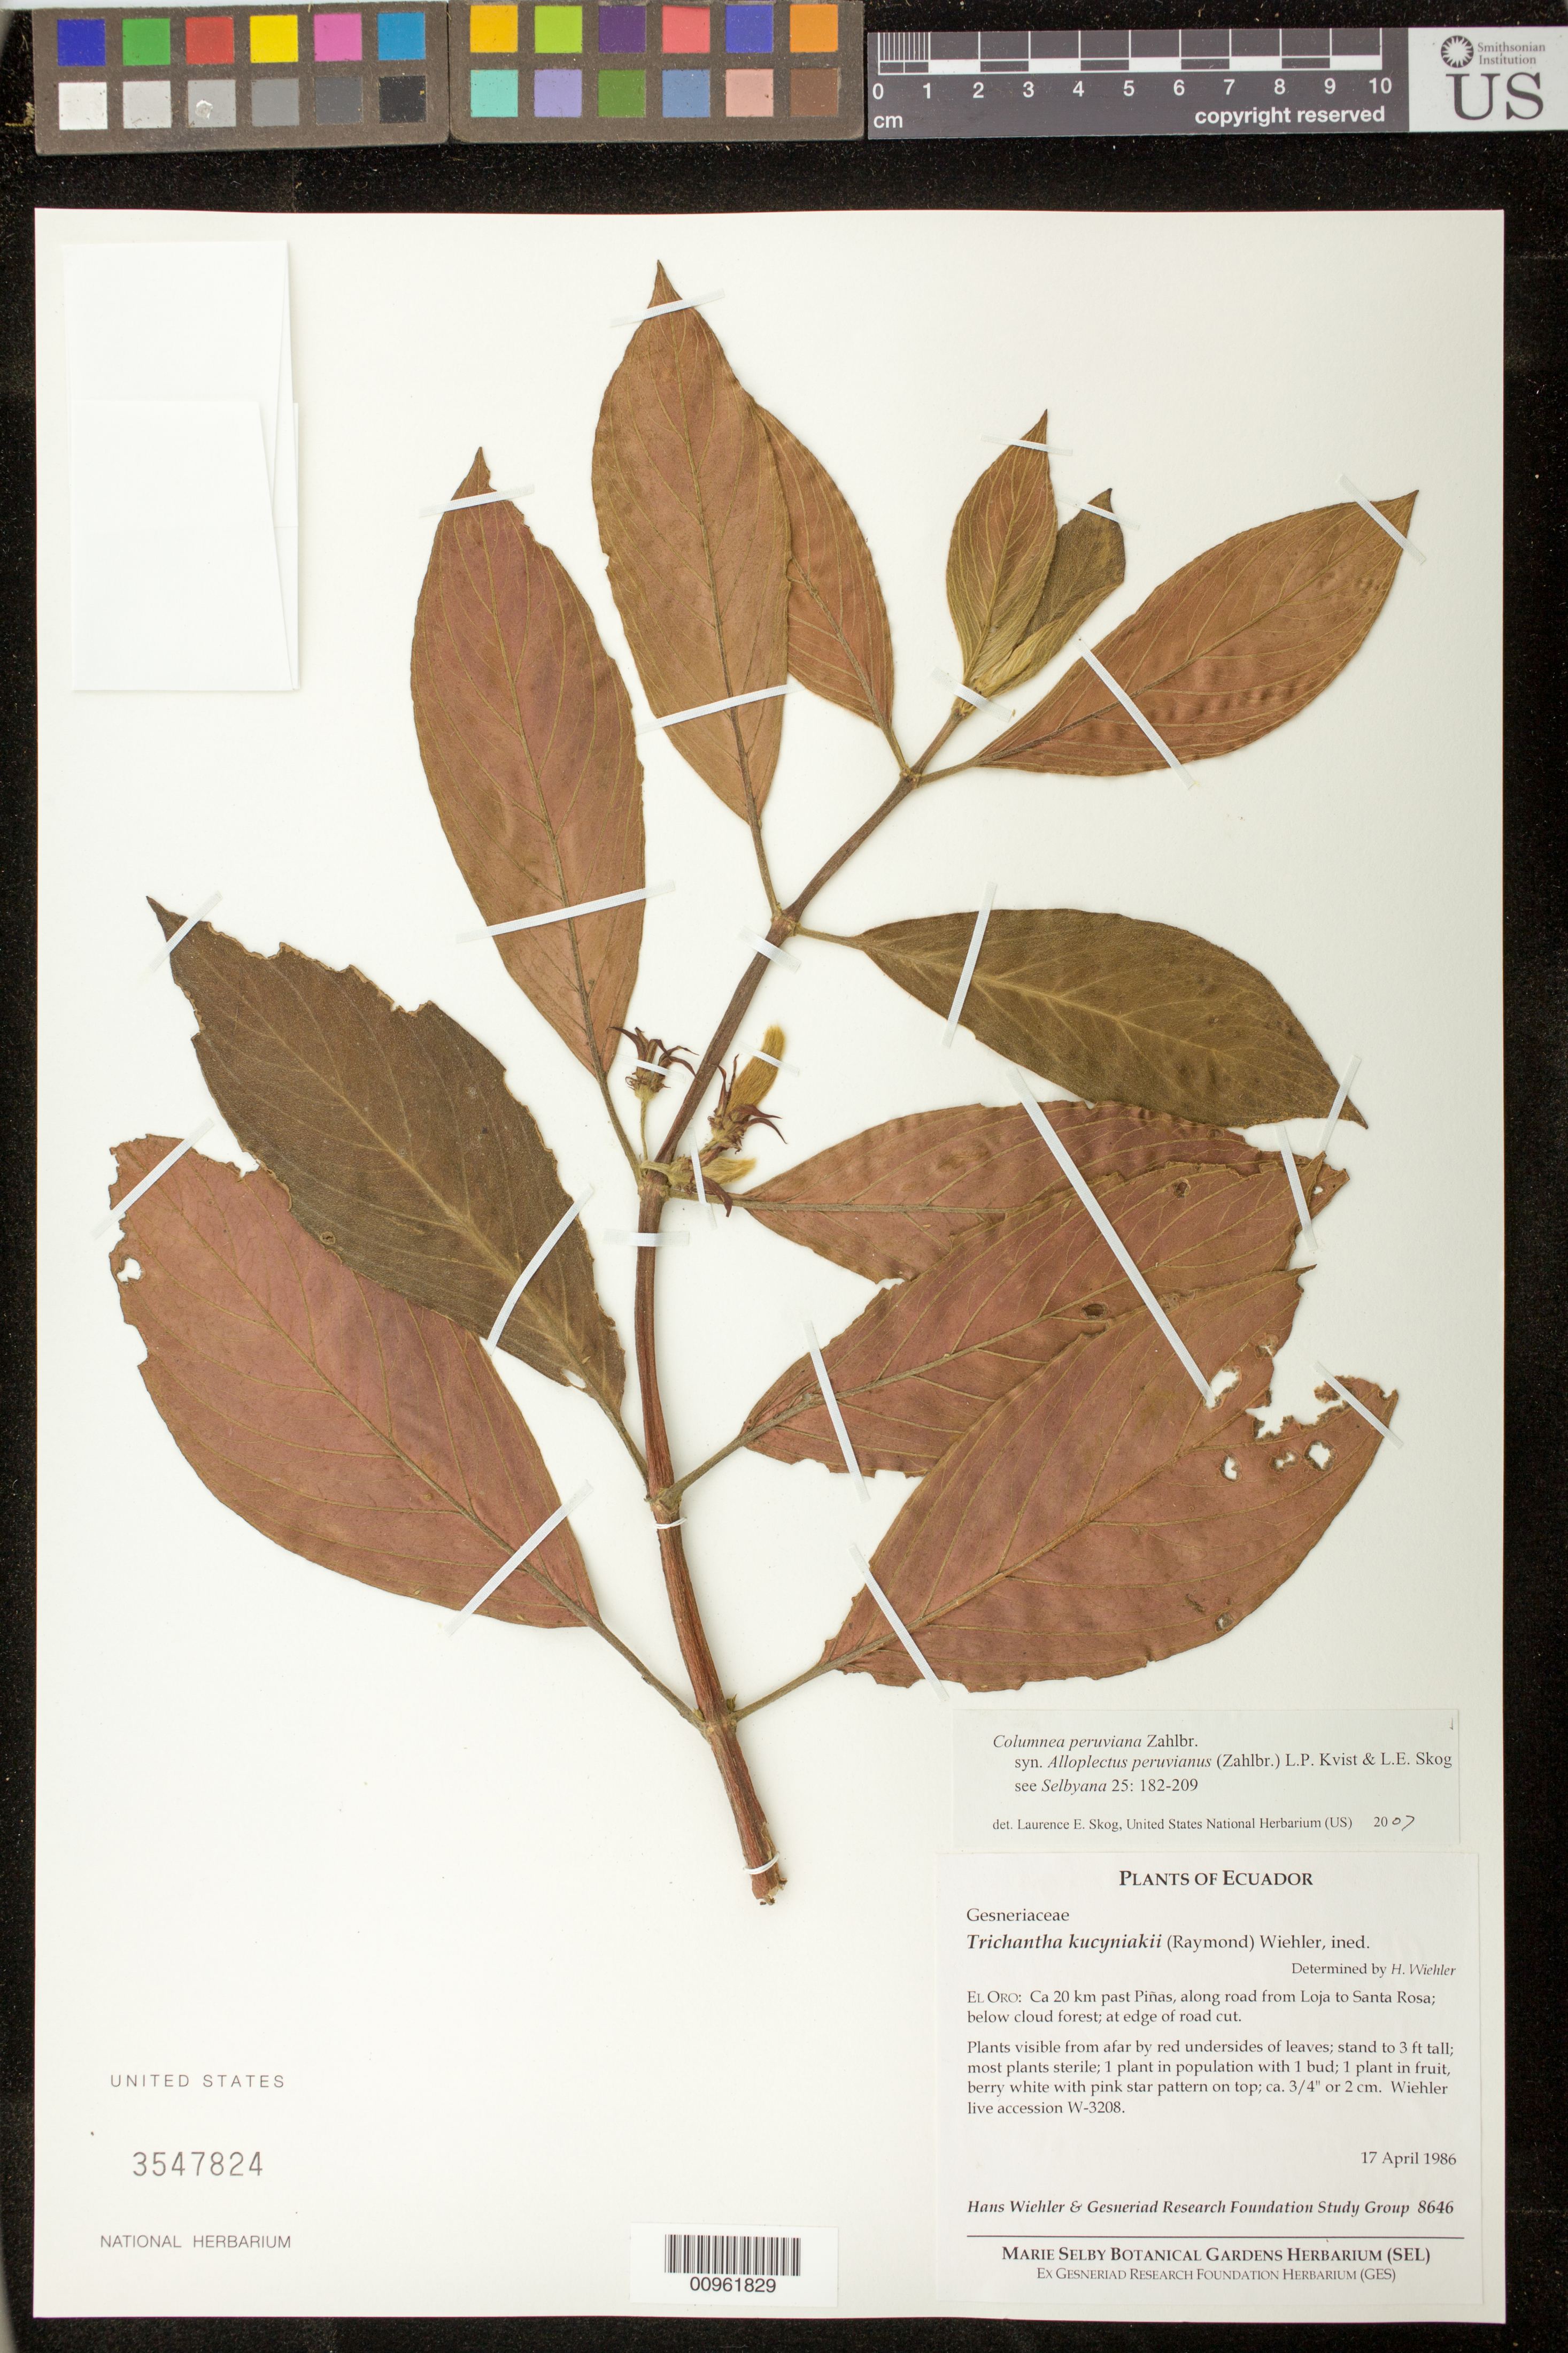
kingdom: Plantae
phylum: Tracheophyta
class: Magnoliopsida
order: Lamiales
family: Gesneriaceae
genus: Columnea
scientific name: Columnea atahualpae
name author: J.F. Sm. & L.E. Skog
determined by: Skog, Laurence E.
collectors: H. J. Wiehler & GRF Study Group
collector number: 8646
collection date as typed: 17 Apr 1986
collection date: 1986-04-17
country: Ecuador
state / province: El Oro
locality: El Oro: ca. 20 km past Piñas, along road from Loja to Santa Rosa; below cloud forest; at edge of road cut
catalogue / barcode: US 3547824